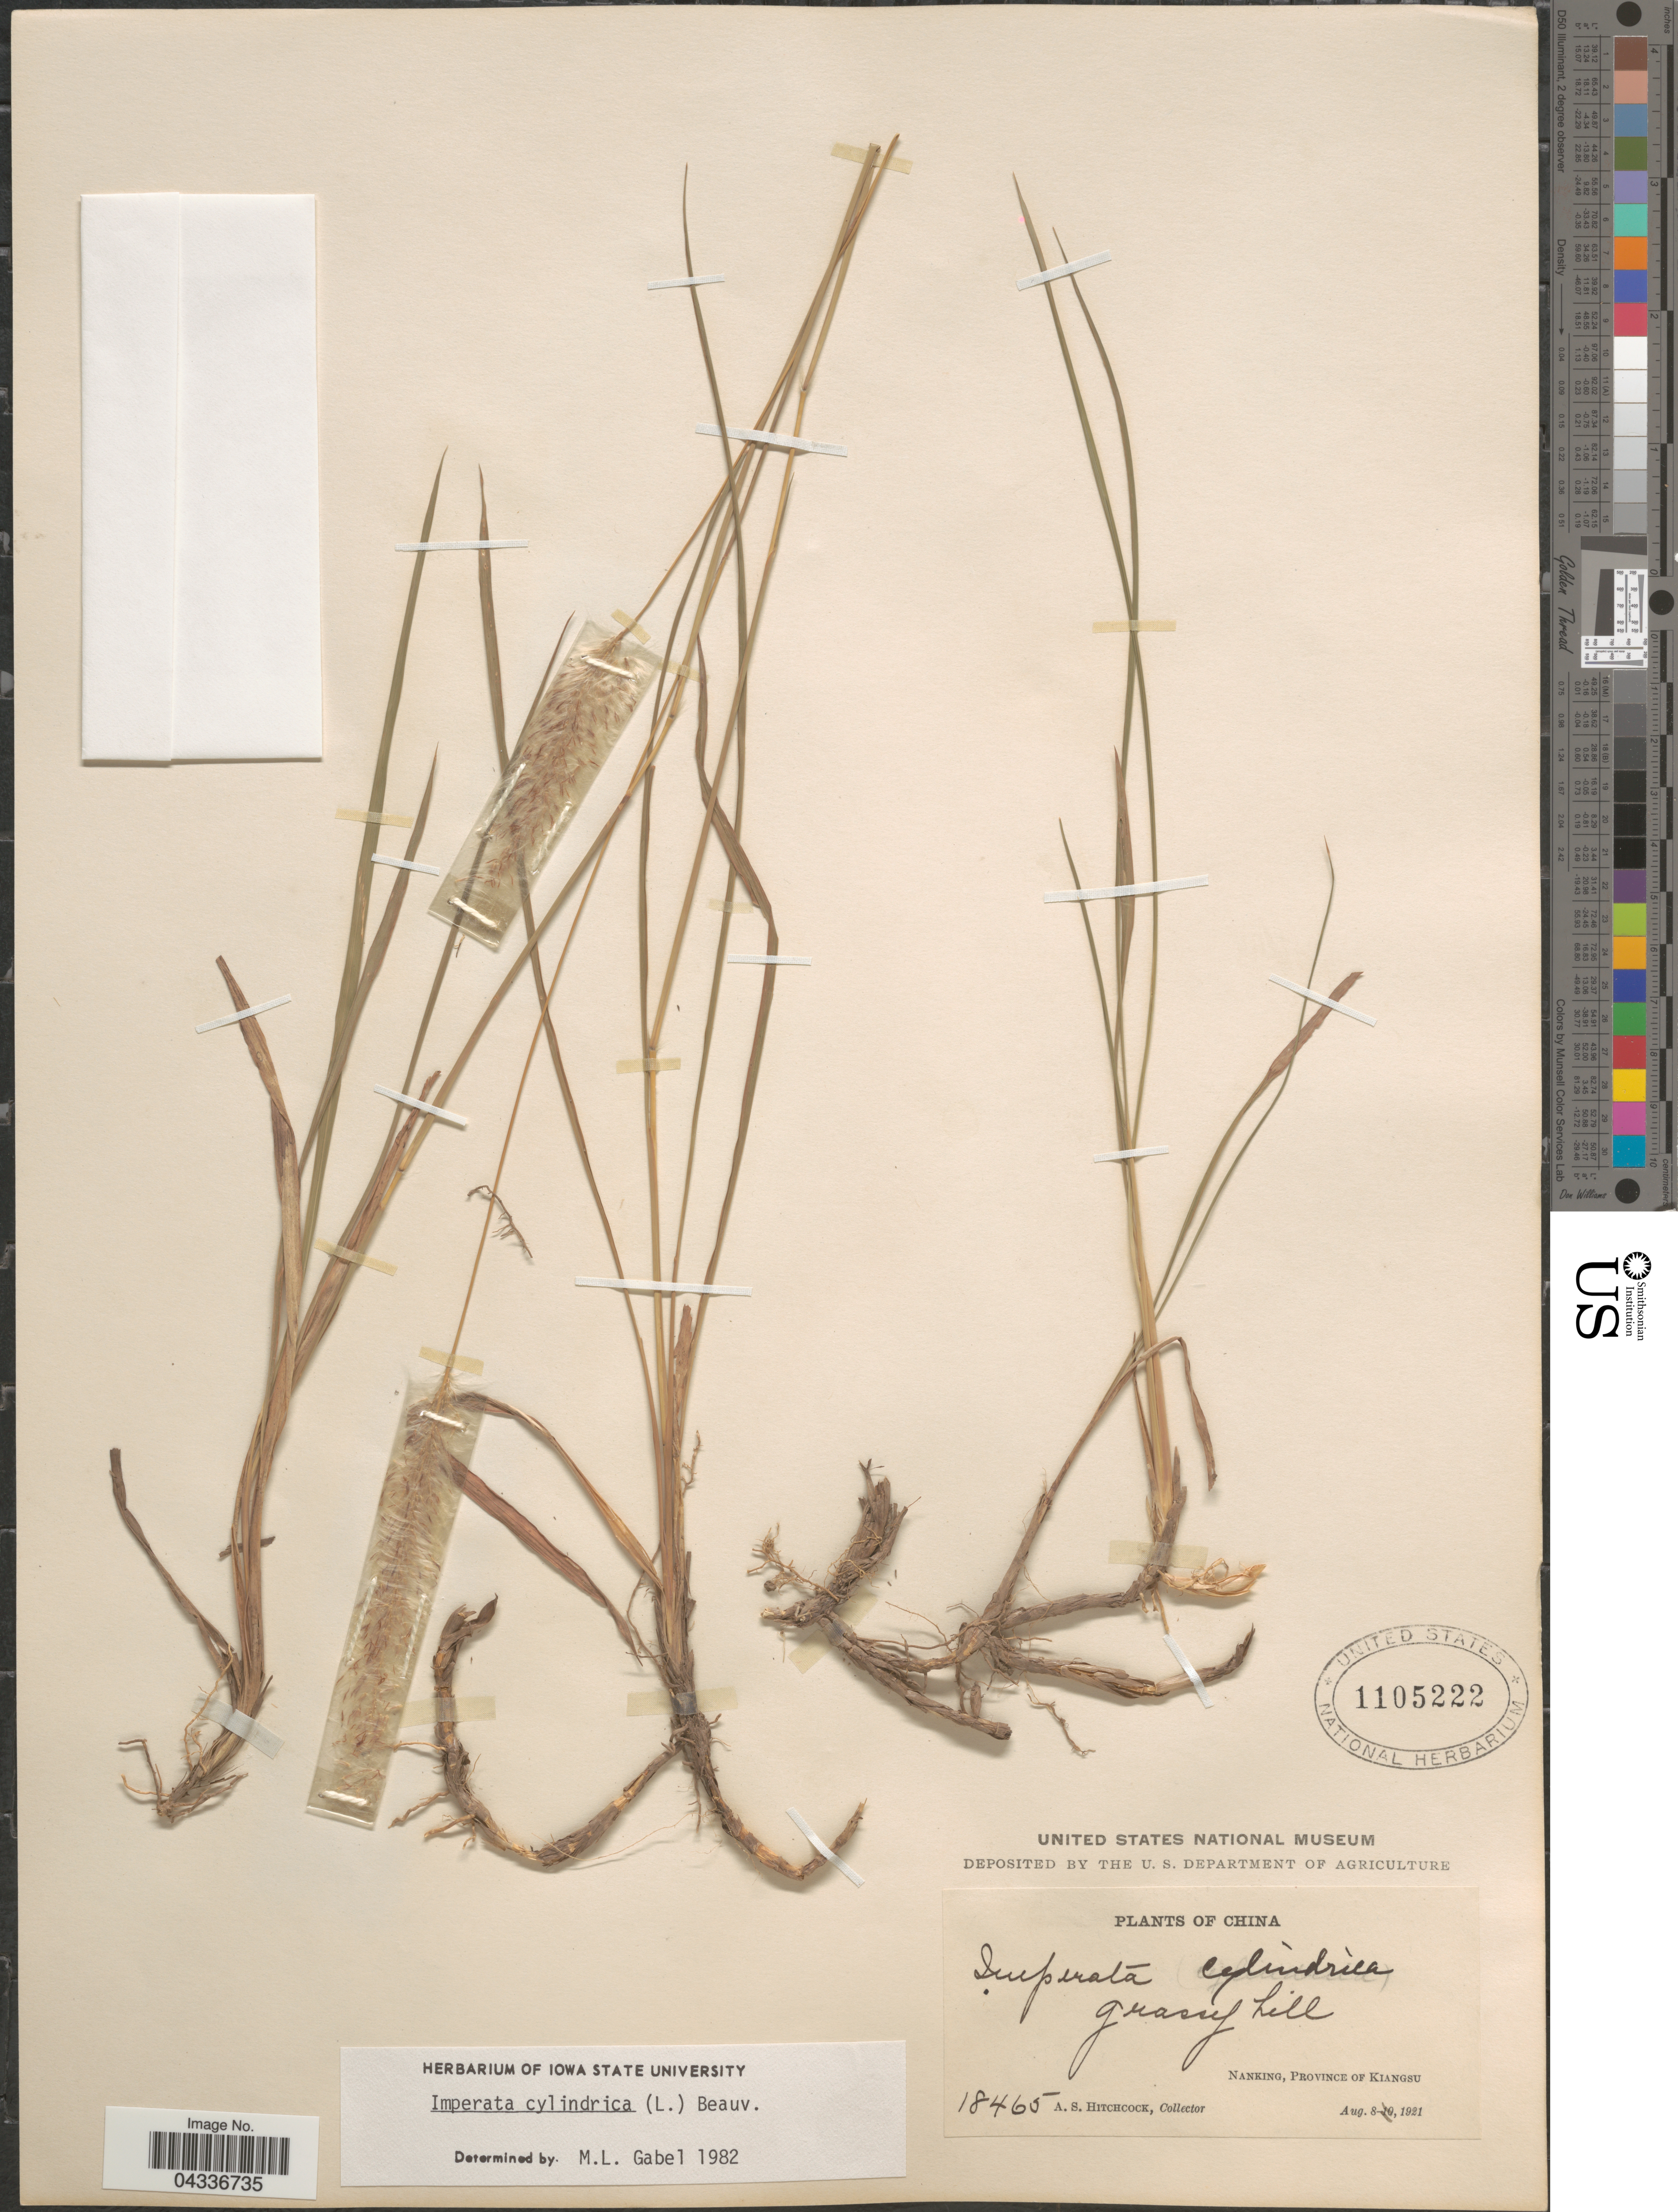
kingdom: Plantae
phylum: Tracheophyta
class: Liliopsida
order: Poales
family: Poaceae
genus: Imperata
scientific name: Imperata cylindrica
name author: (L.) P. Beauv.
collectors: A. S. Hitchcock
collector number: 18465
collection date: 1921-08-08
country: China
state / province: Jiangsu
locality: Nanking, Province of Kiangsu.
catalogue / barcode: US 1105222